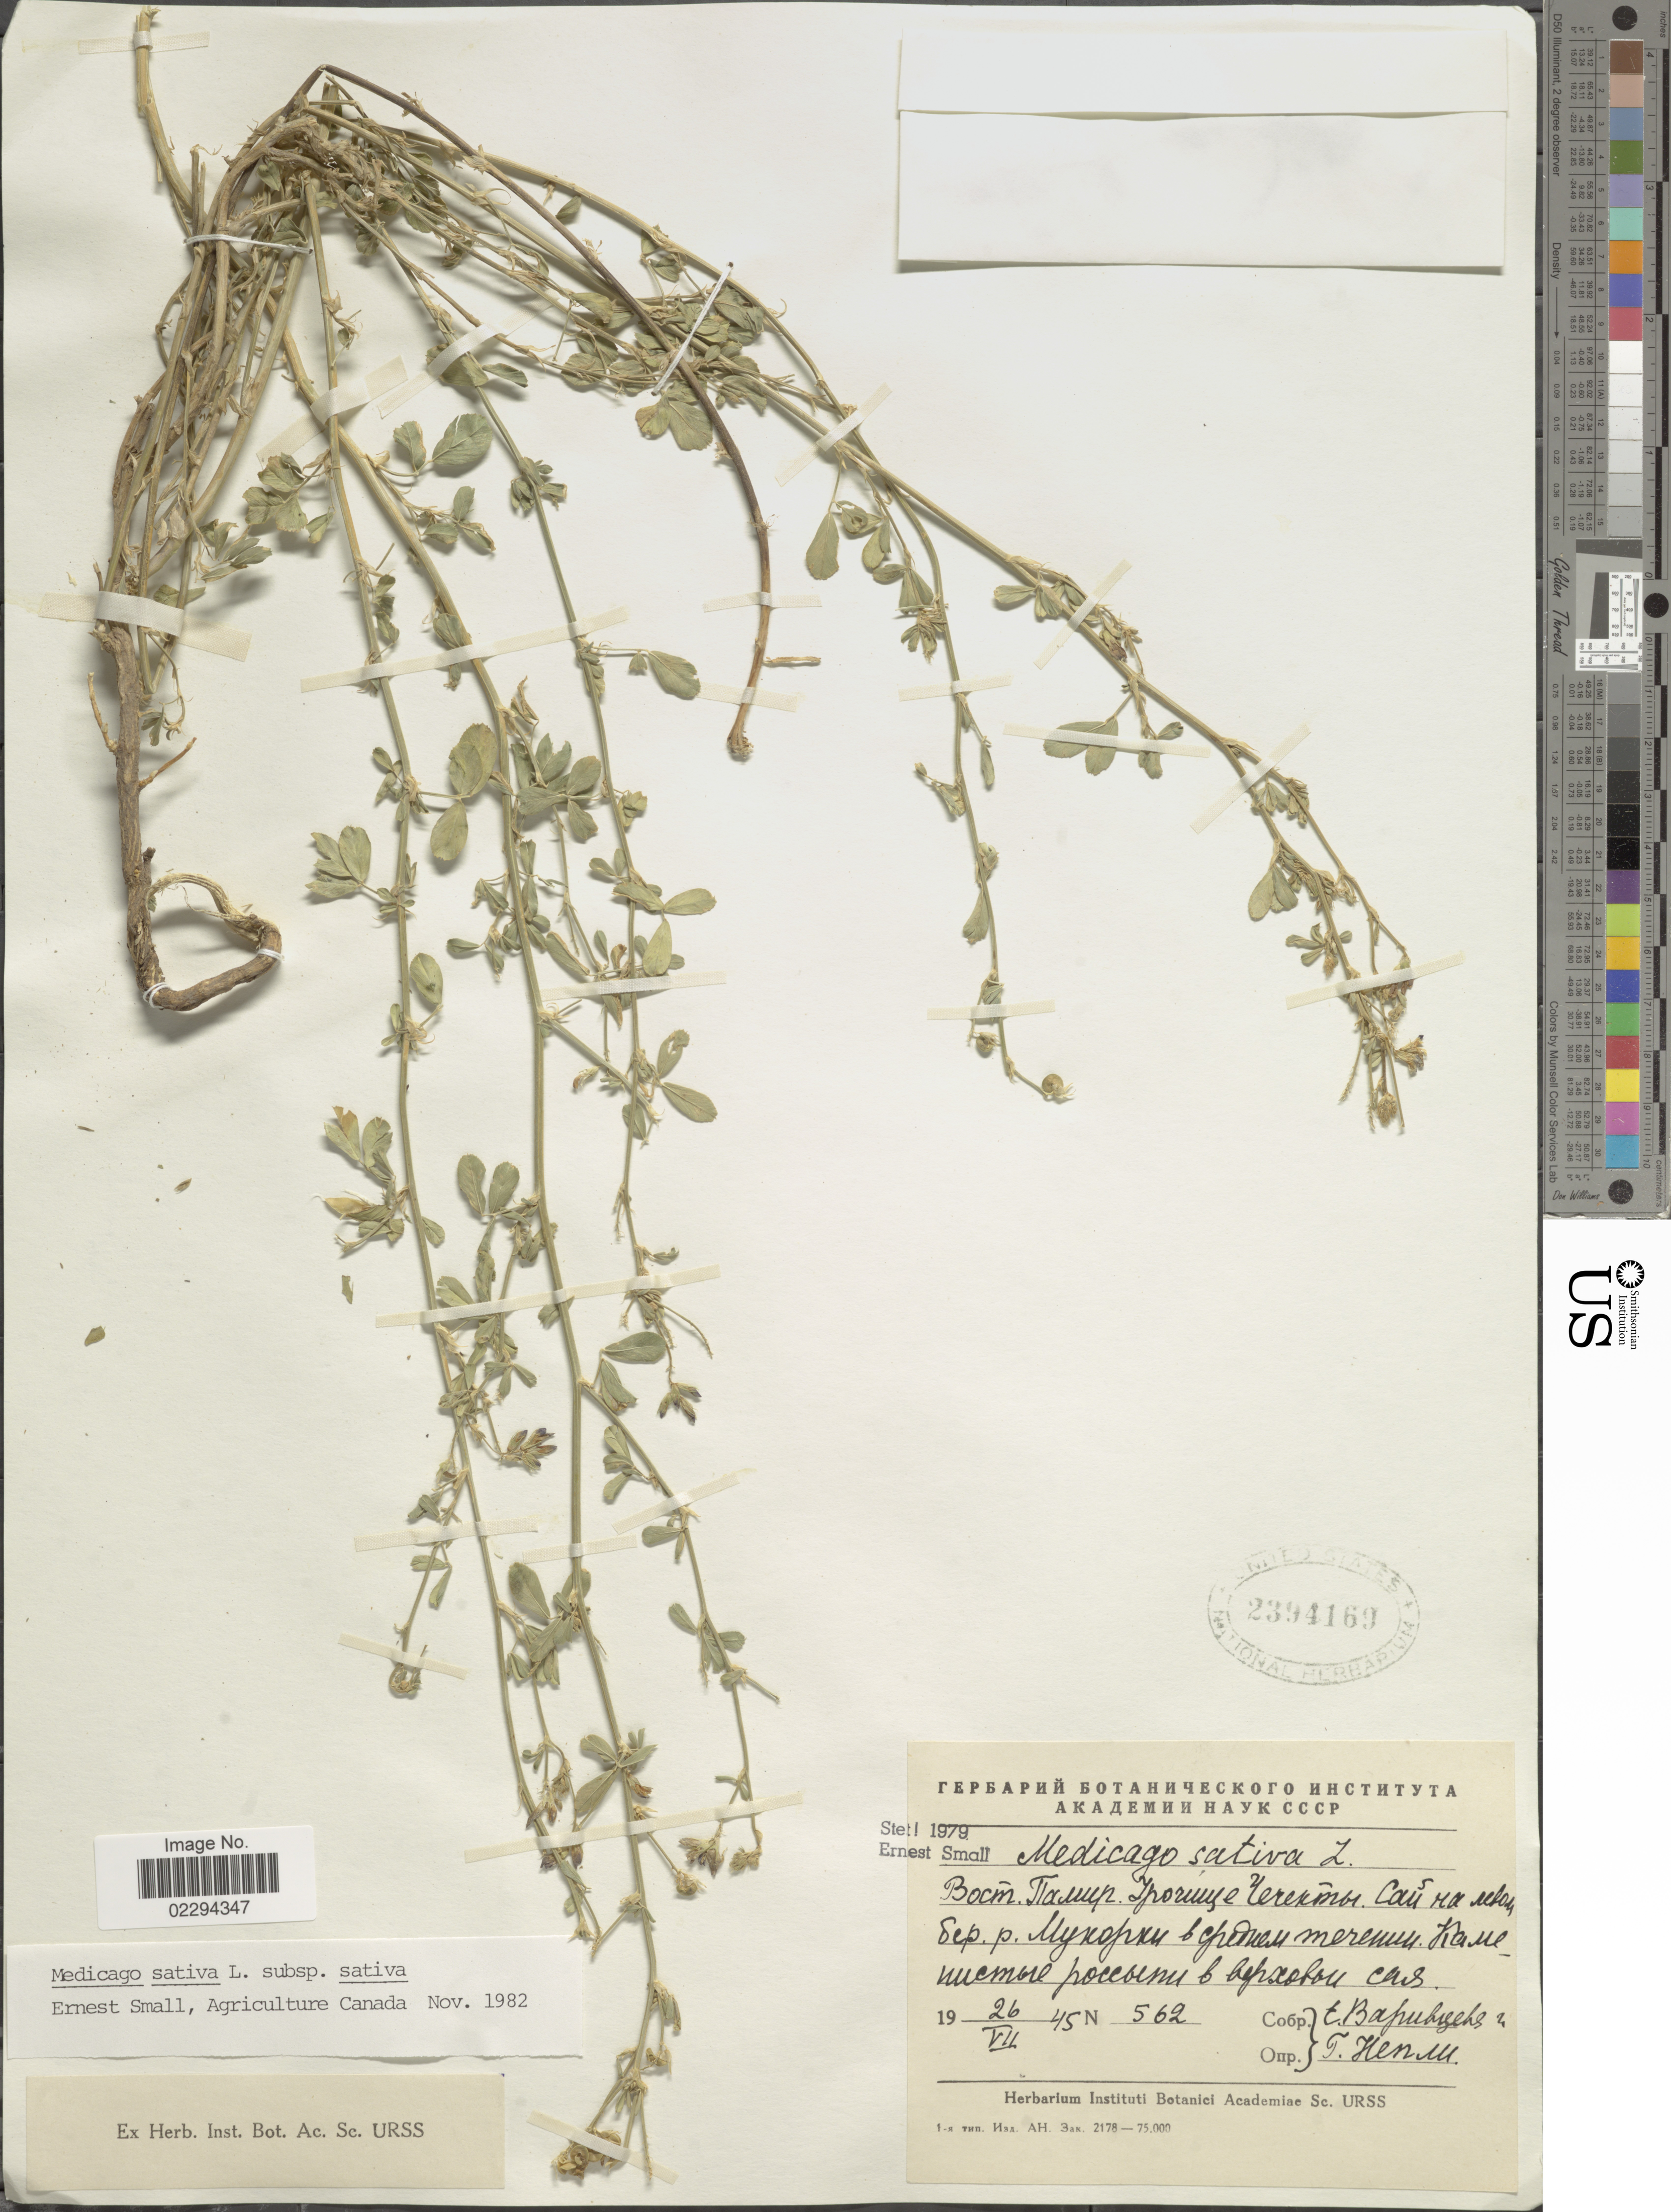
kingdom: Plantae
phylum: Tracheophyta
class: Magnoliopsida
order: Fabales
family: Fabaceae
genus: Medicago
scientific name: Medicago sativa subsp. sativa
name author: L.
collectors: E. Varivtseva & G. Nepli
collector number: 562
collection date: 1945-07-26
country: Tajikistan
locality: Chechekty, Pamir Mountain Range.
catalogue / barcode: US 2394169